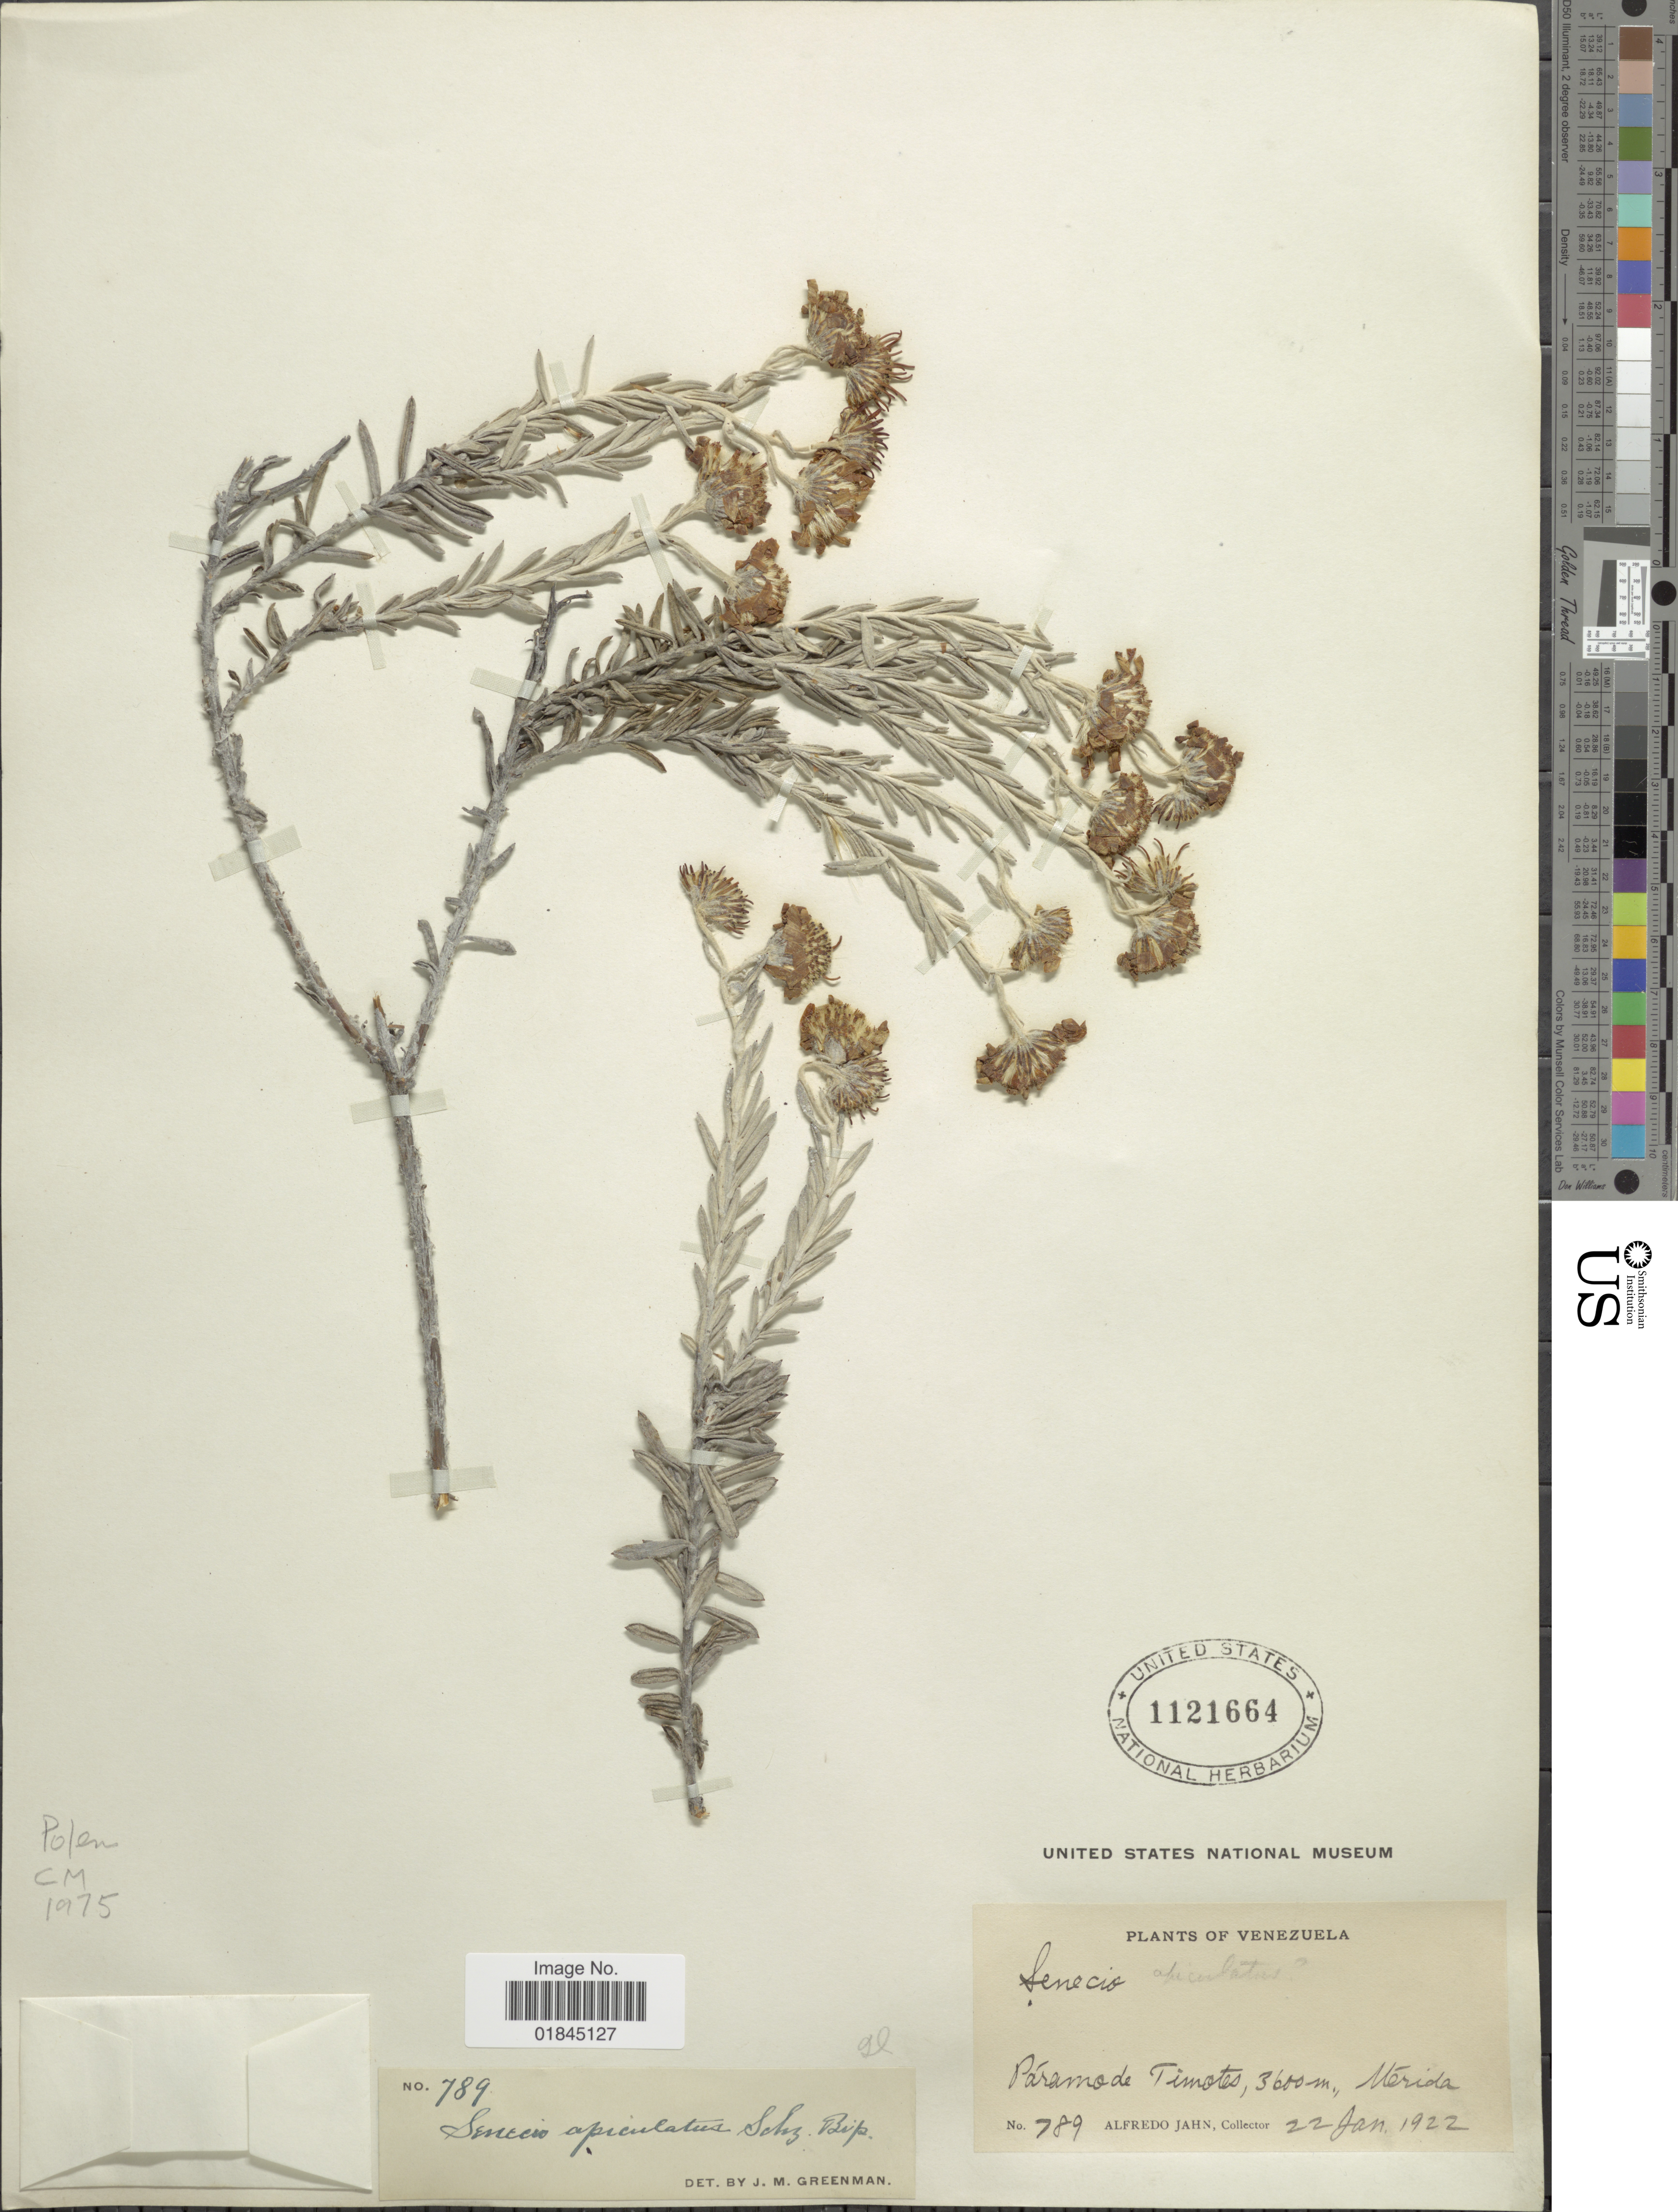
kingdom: Plantae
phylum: Tracheophyta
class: Magnoliopsida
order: Asterales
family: Asteraceae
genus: Pentacalia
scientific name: Pentacalia apiculata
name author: (Sch. Bip. ex Wedd.) Cuatrec.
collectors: A. Jahn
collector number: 789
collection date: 1922-01-22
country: Venezuela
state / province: Mérida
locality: Páramode Timotes, Mérida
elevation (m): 3600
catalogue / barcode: US 1121664